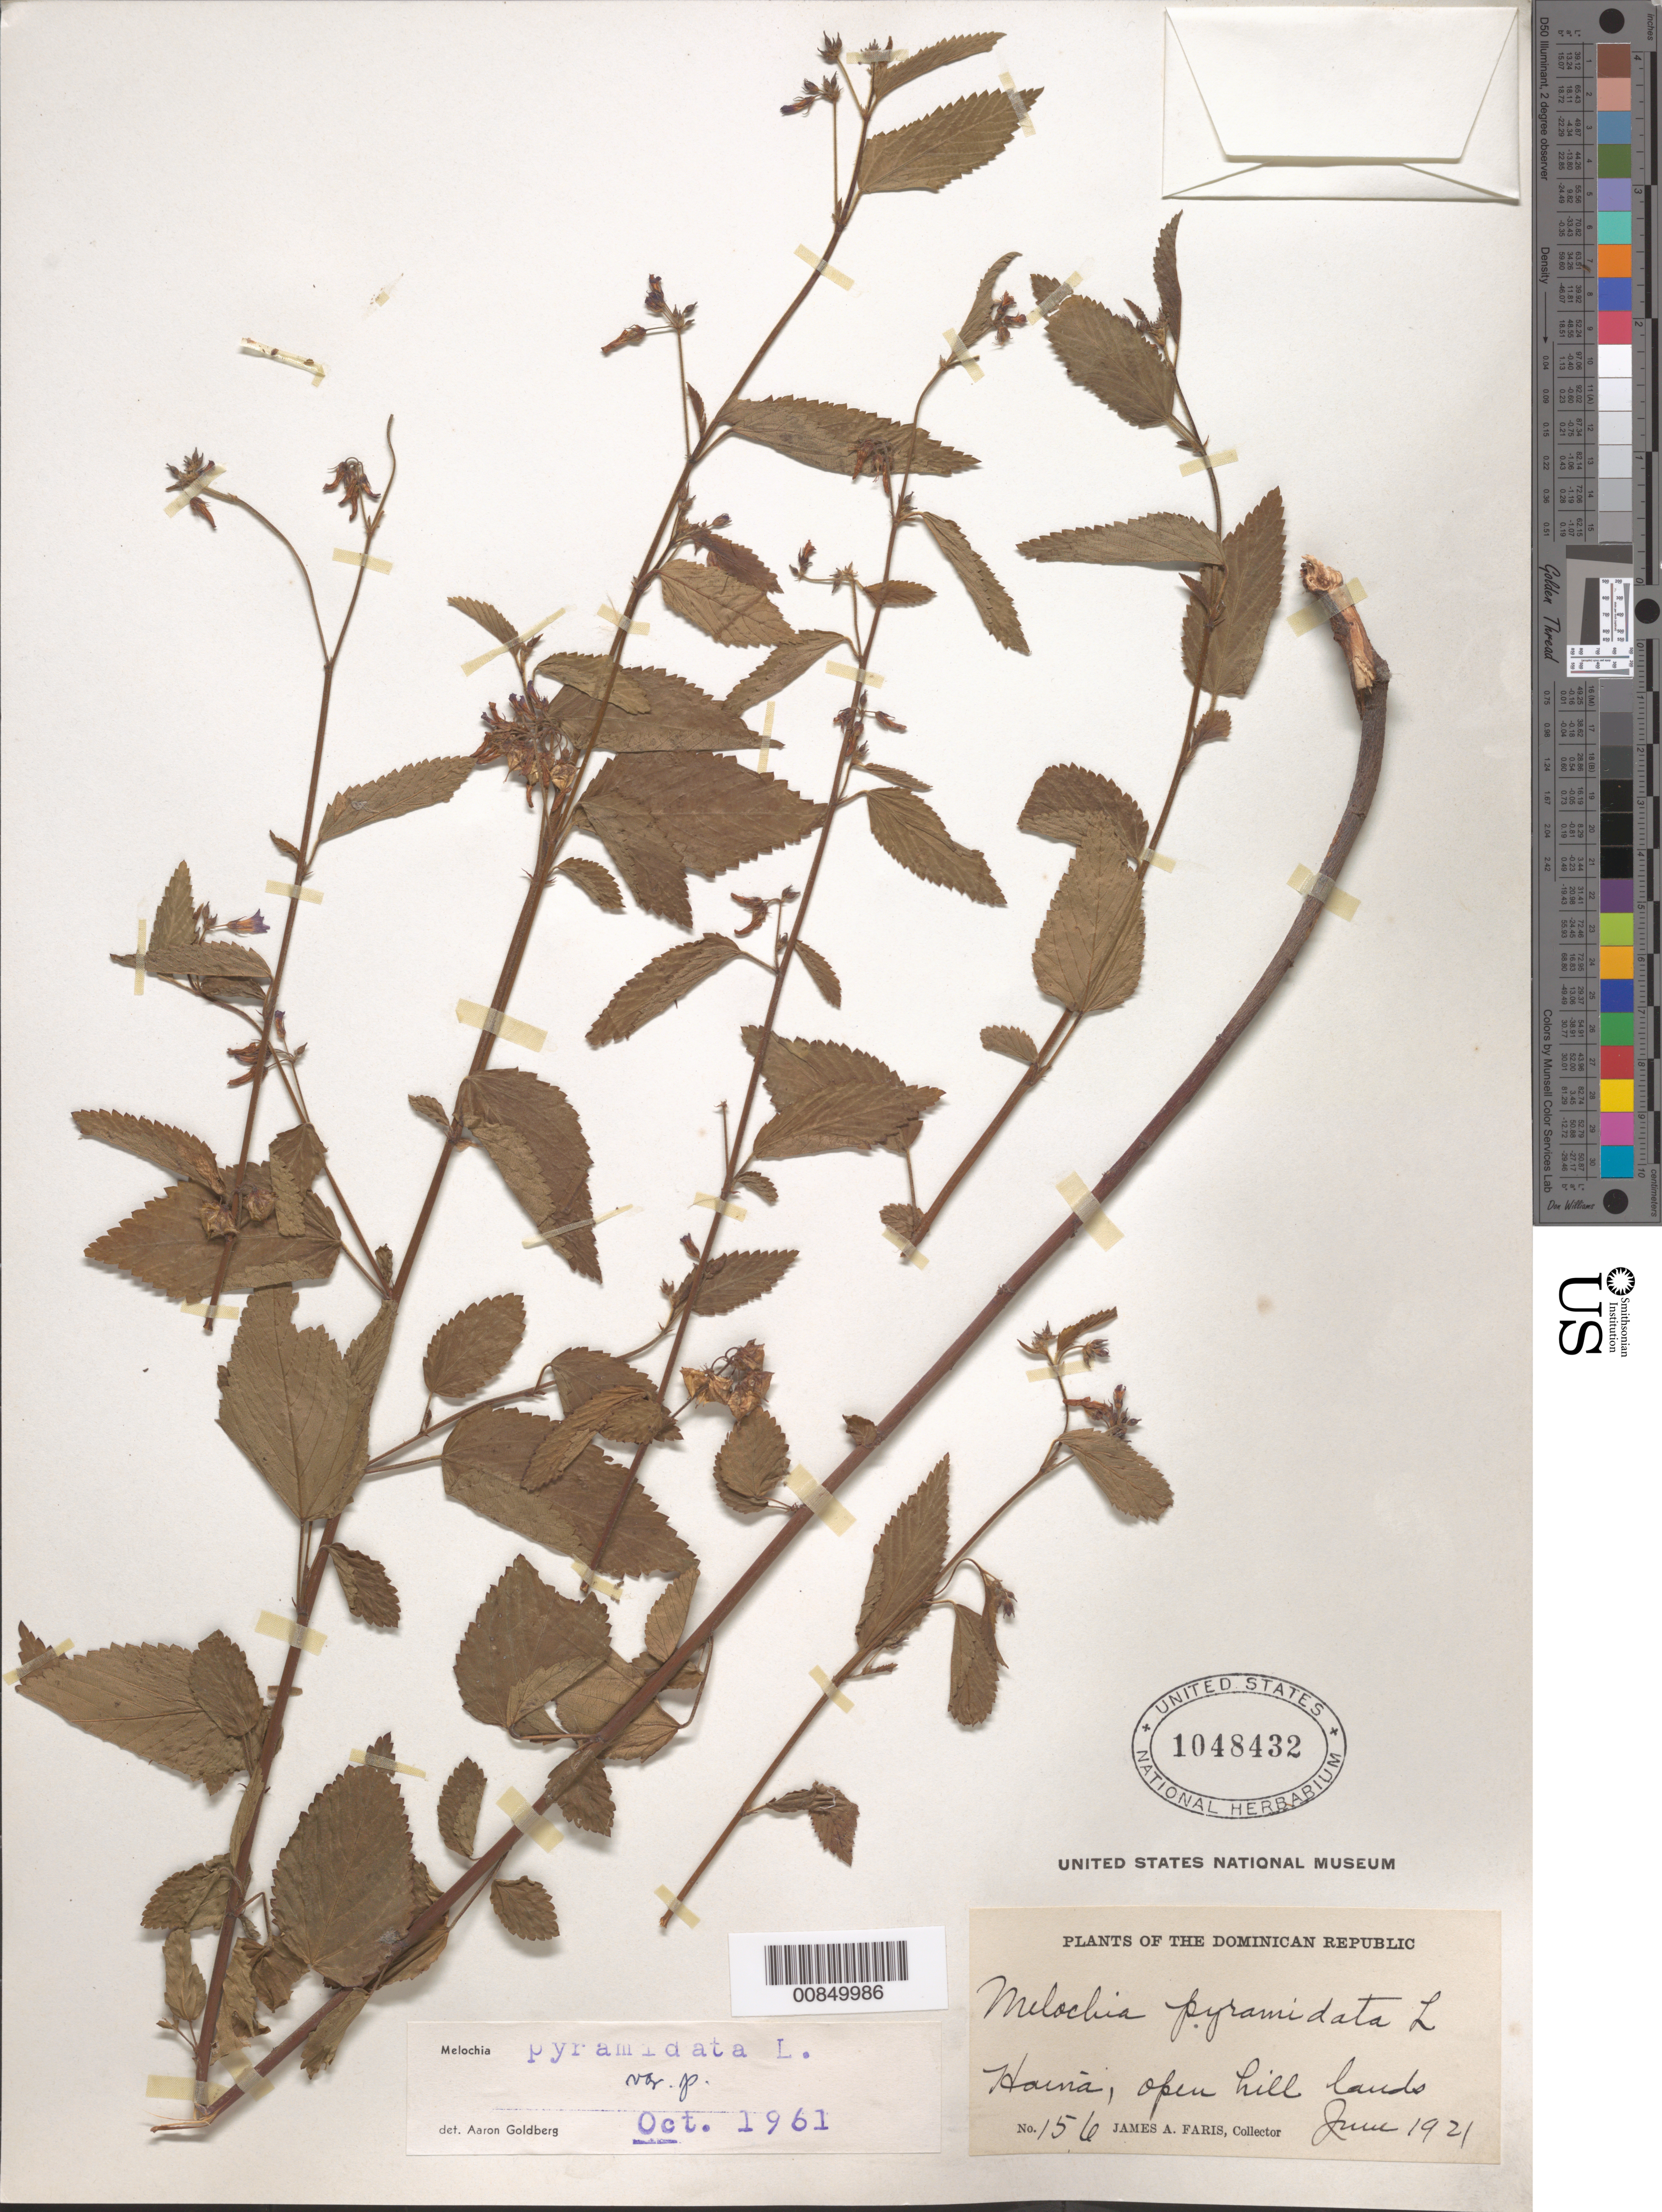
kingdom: Plantae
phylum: Tracheophyta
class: Magnoliopsida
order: Malvales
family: Malvaceae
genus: Melochia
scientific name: Melochia pyramidata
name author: L.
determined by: Goldberg, Aaron, (US), NMNH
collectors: J. Faris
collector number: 156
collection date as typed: Jun 1921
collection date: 1921-06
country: Dominican Republic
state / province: San Cristóbal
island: Hispaniola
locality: Haina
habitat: Open hill lands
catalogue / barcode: US 1048432